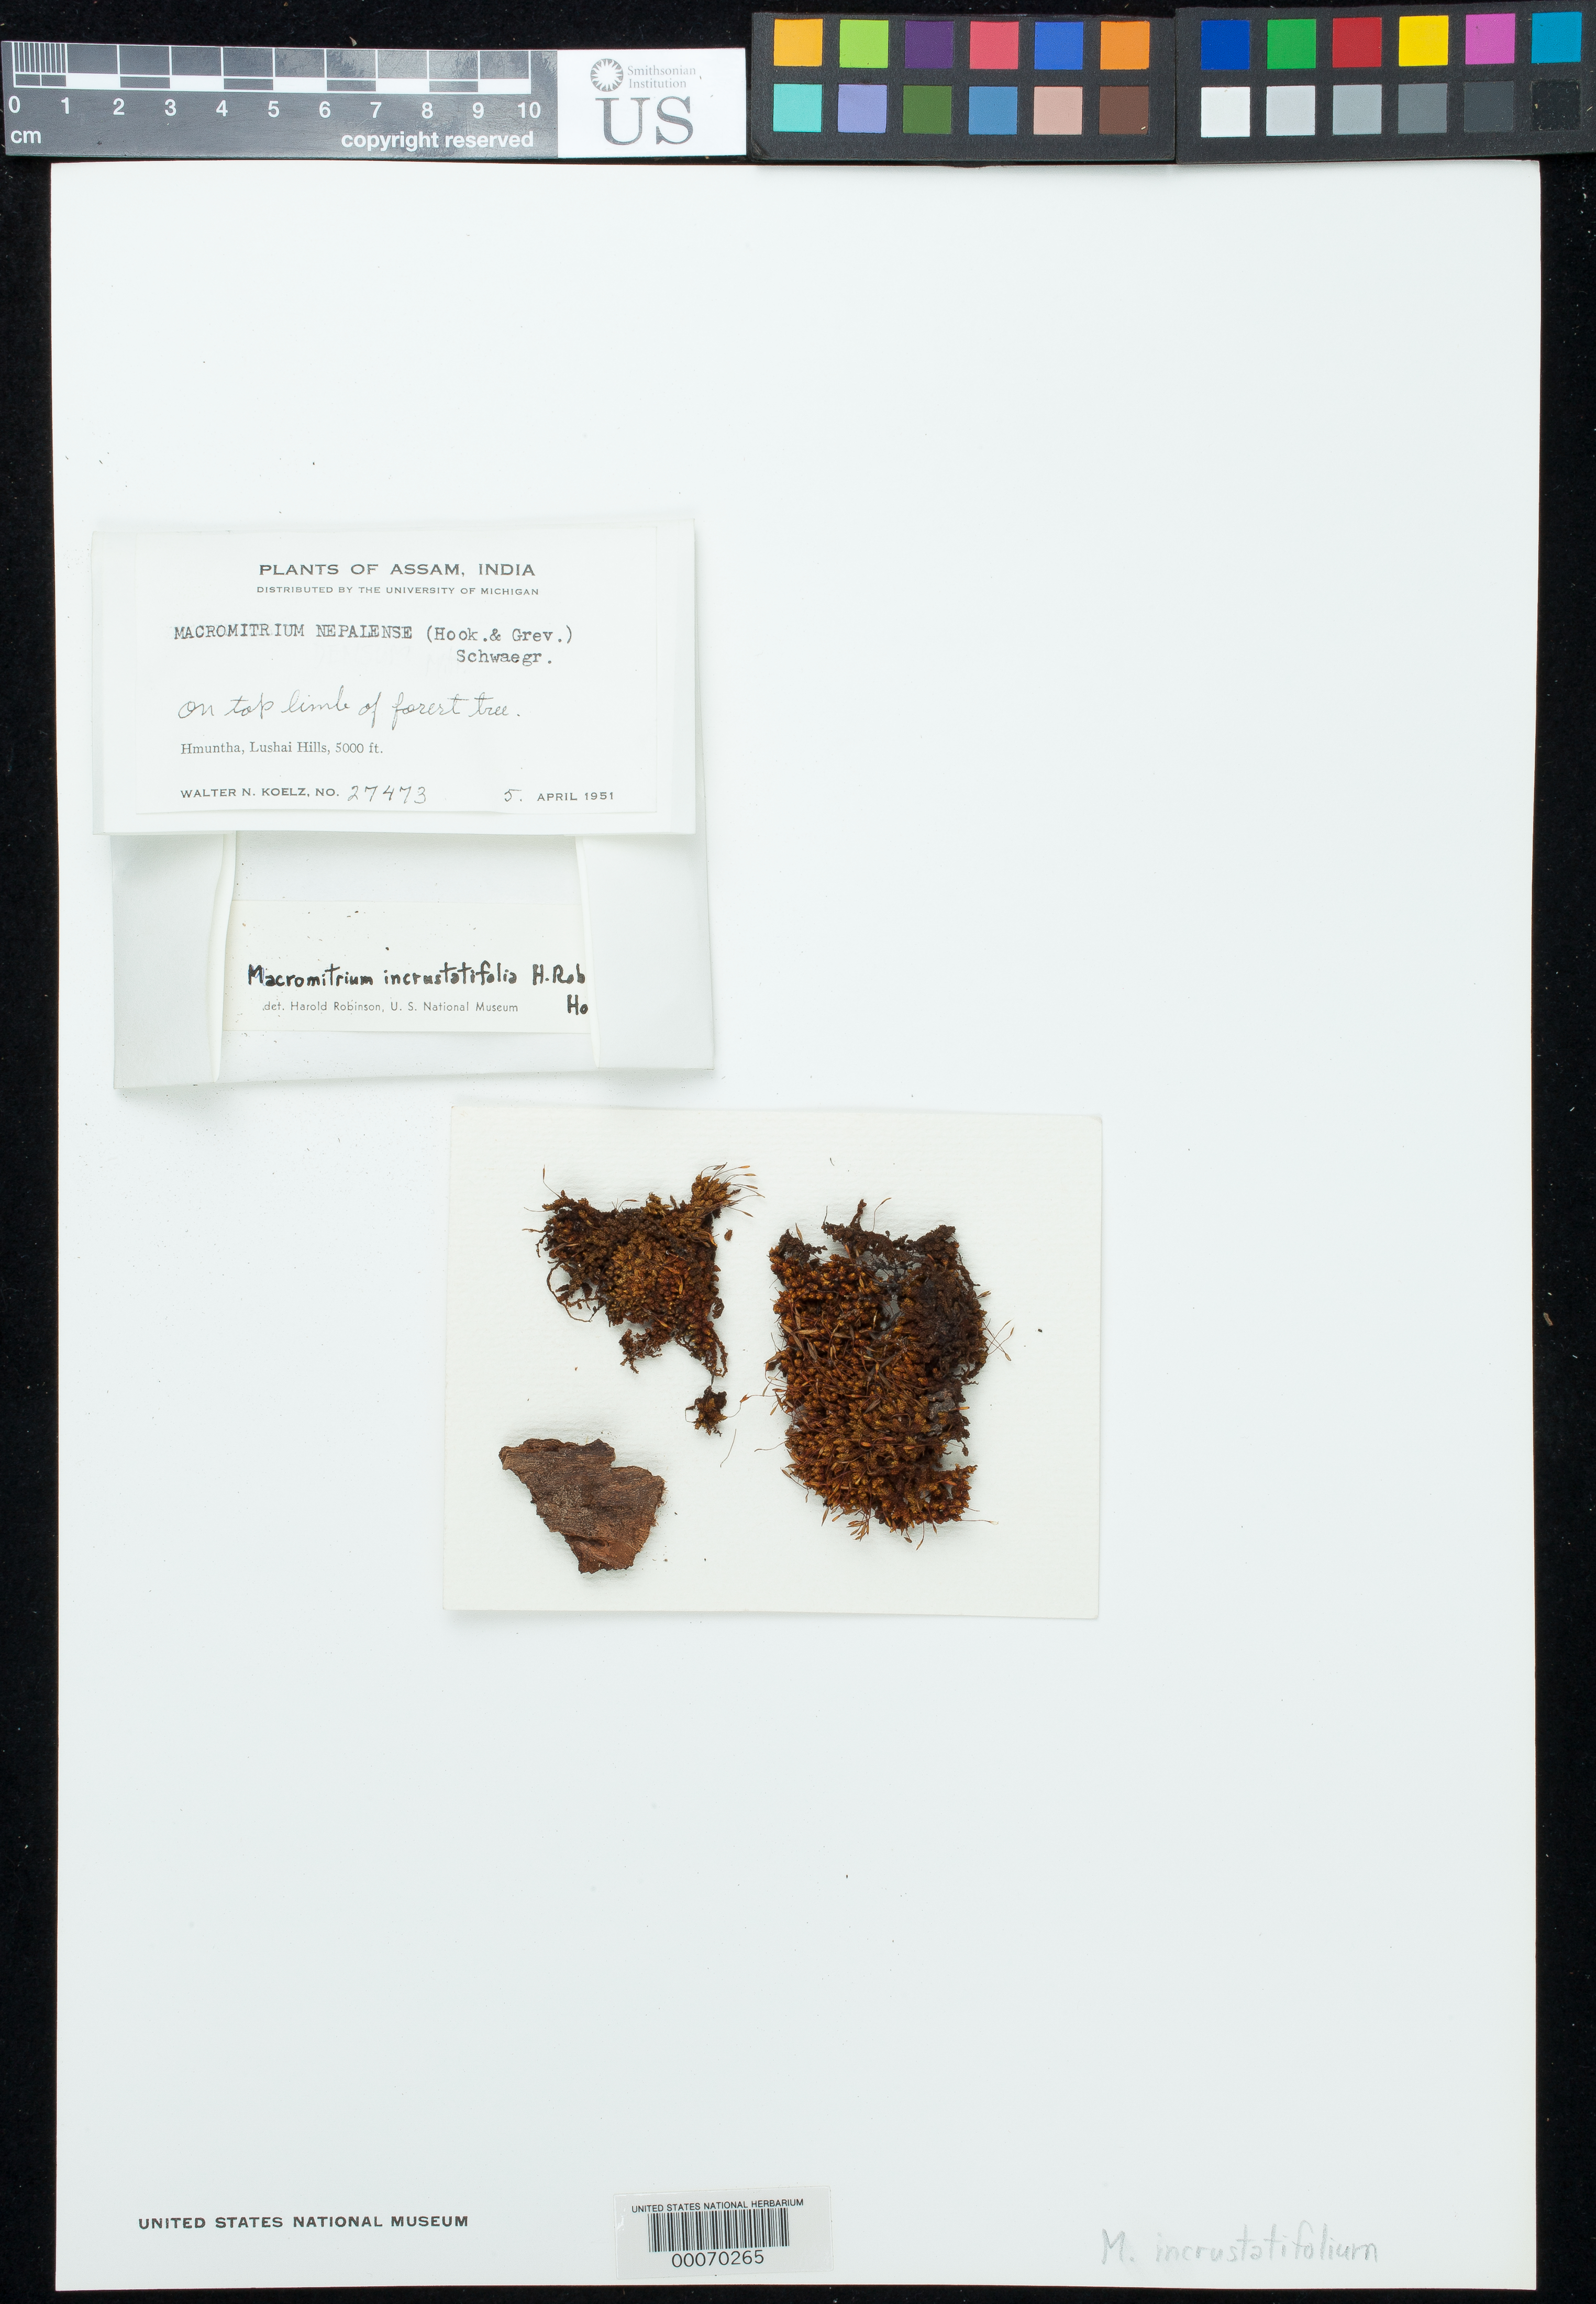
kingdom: Plantae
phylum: Bryophyta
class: Bryopsida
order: Orthotrichales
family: Orthotrichaceae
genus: Macromitrium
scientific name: Macromitrium incrustatifolium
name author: H. Rob.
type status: Holotype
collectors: W. N. Koelz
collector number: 27473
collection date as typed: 05 Apr 1951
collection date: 1951-04-05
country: India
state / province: Assam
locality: Hmuntha, Lushai Hills.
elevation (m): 1524